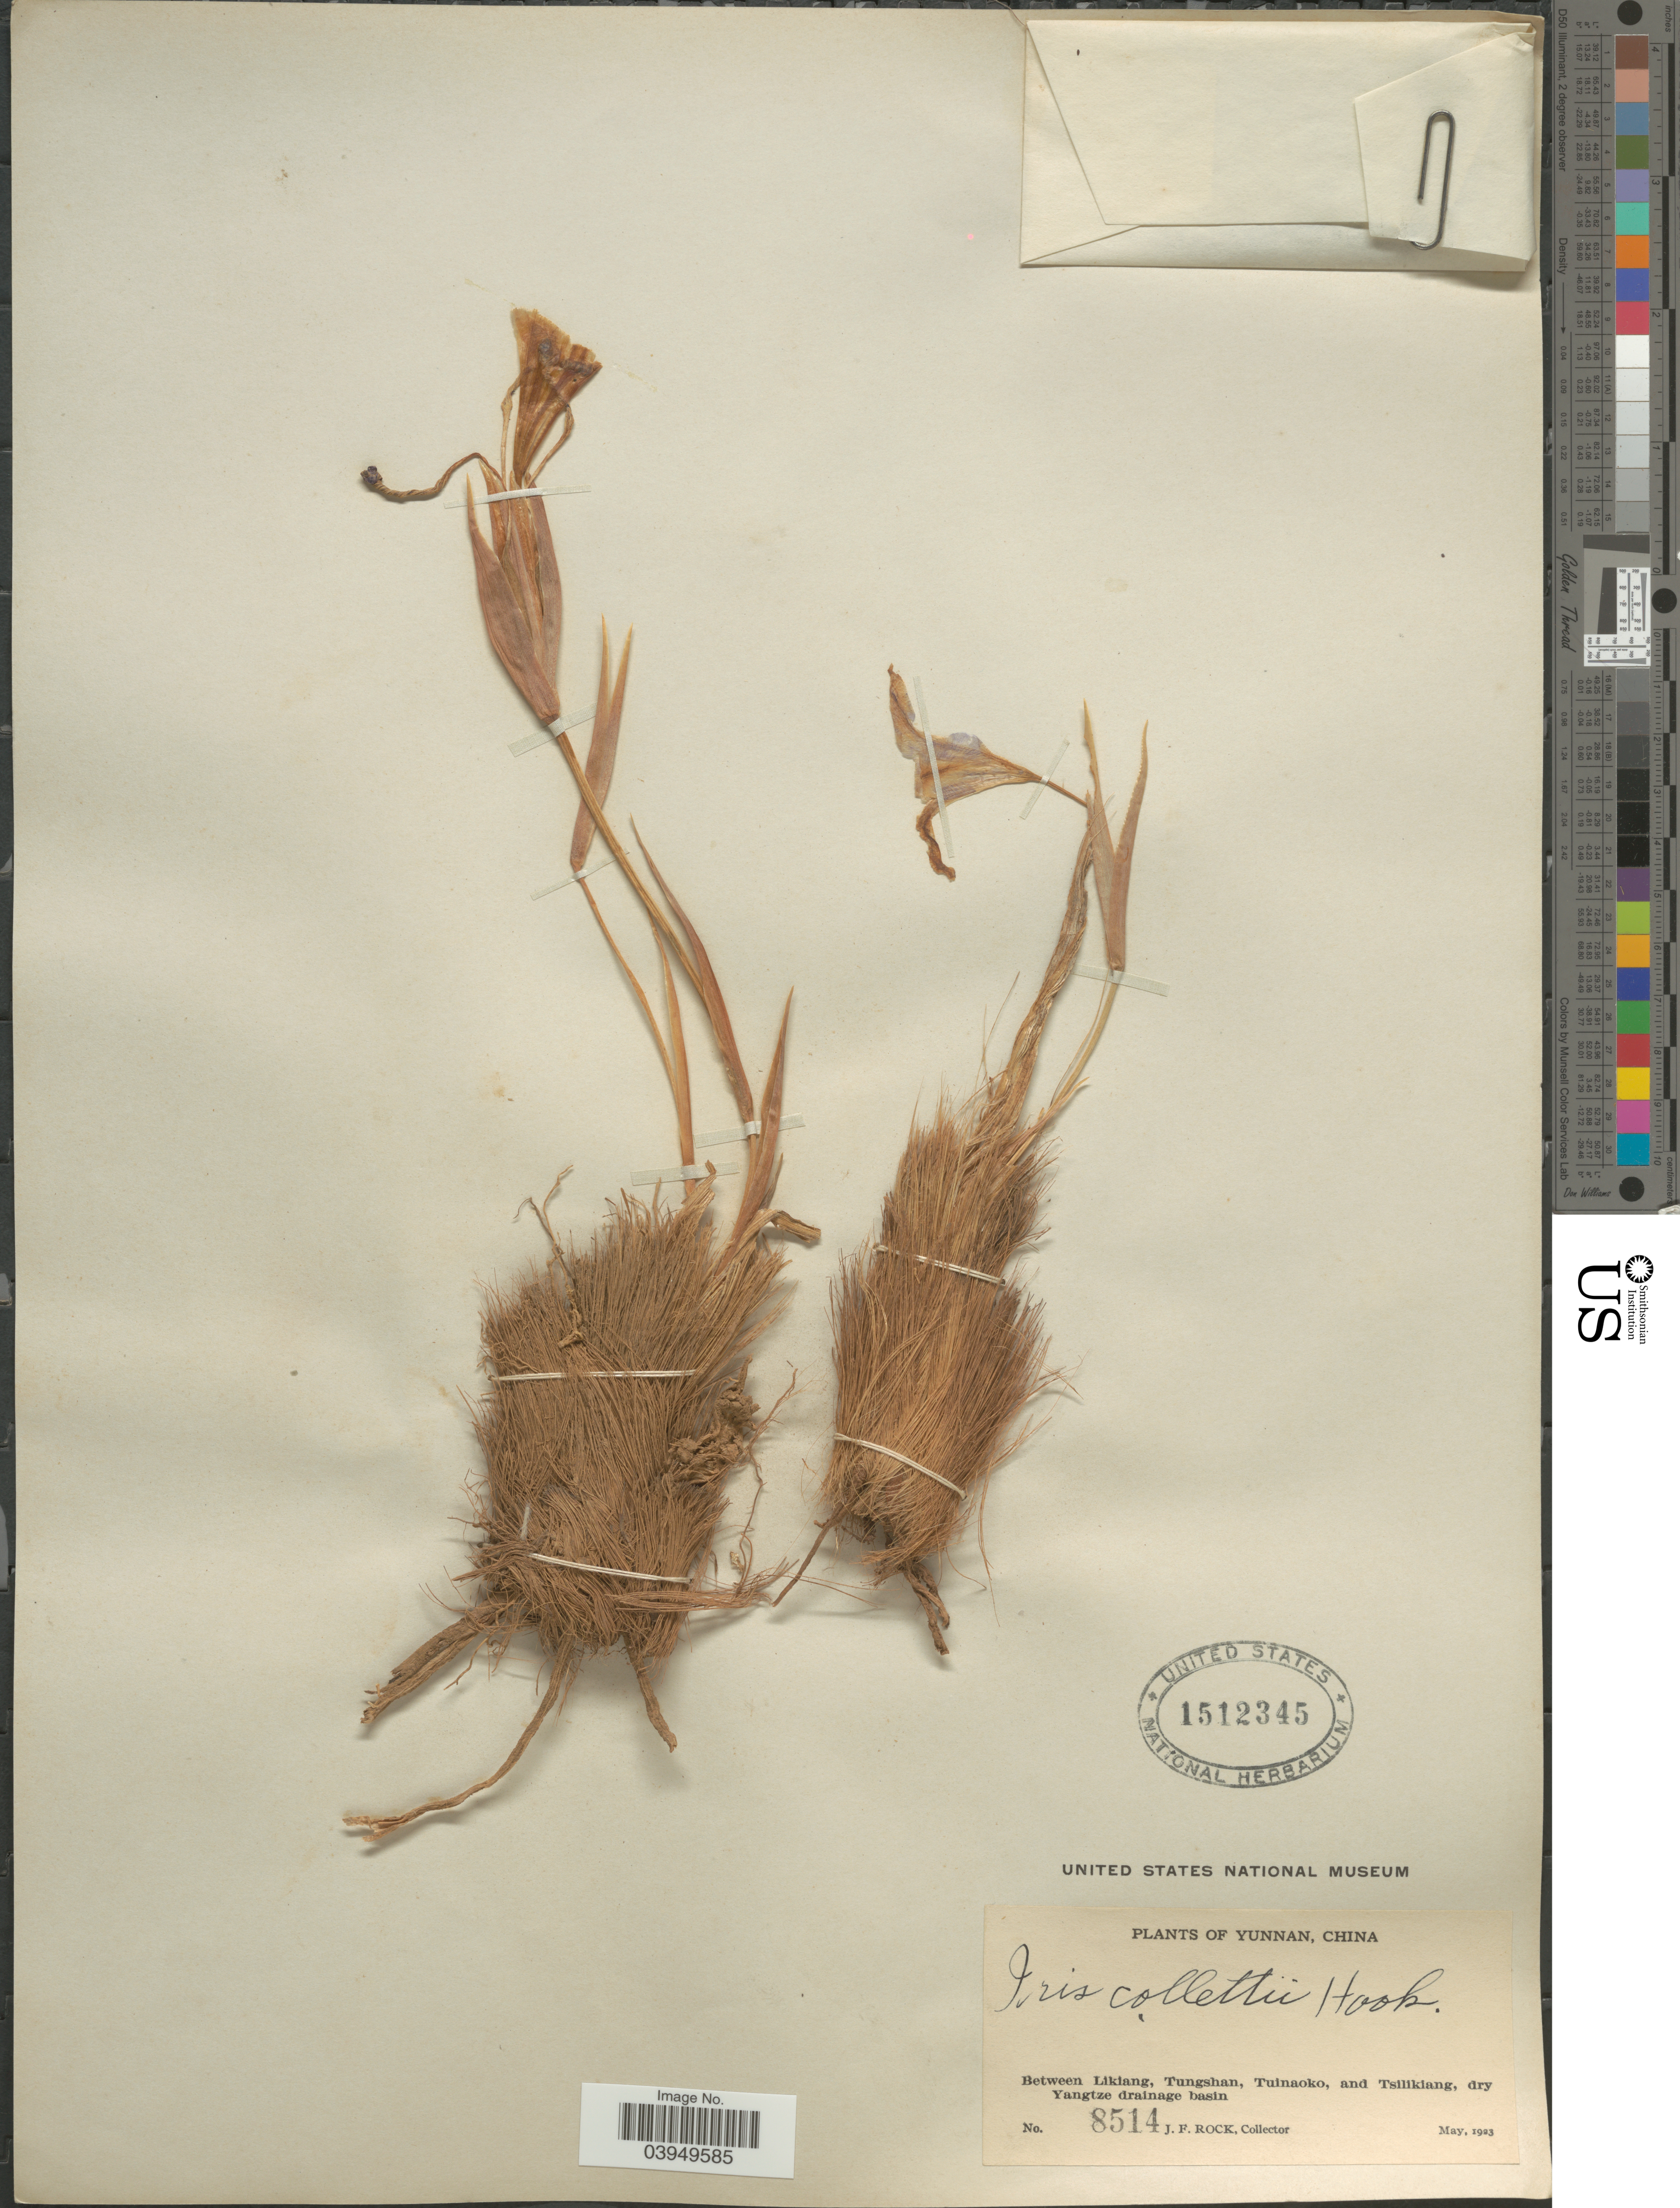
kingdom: Plantae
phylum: Tracheophyta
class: Liliopsida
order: Asparagales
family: Iridaceae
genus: Iris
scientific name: Iris collettii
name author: Hook. f.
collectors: J. Rock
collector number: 8514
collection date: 1923-05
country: China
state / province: Yunnan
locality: Between Likiang, Tungshan, Tuinaoko, and Tsilikiang, dry Yangtze drainage basin.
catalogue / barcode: US 1512345